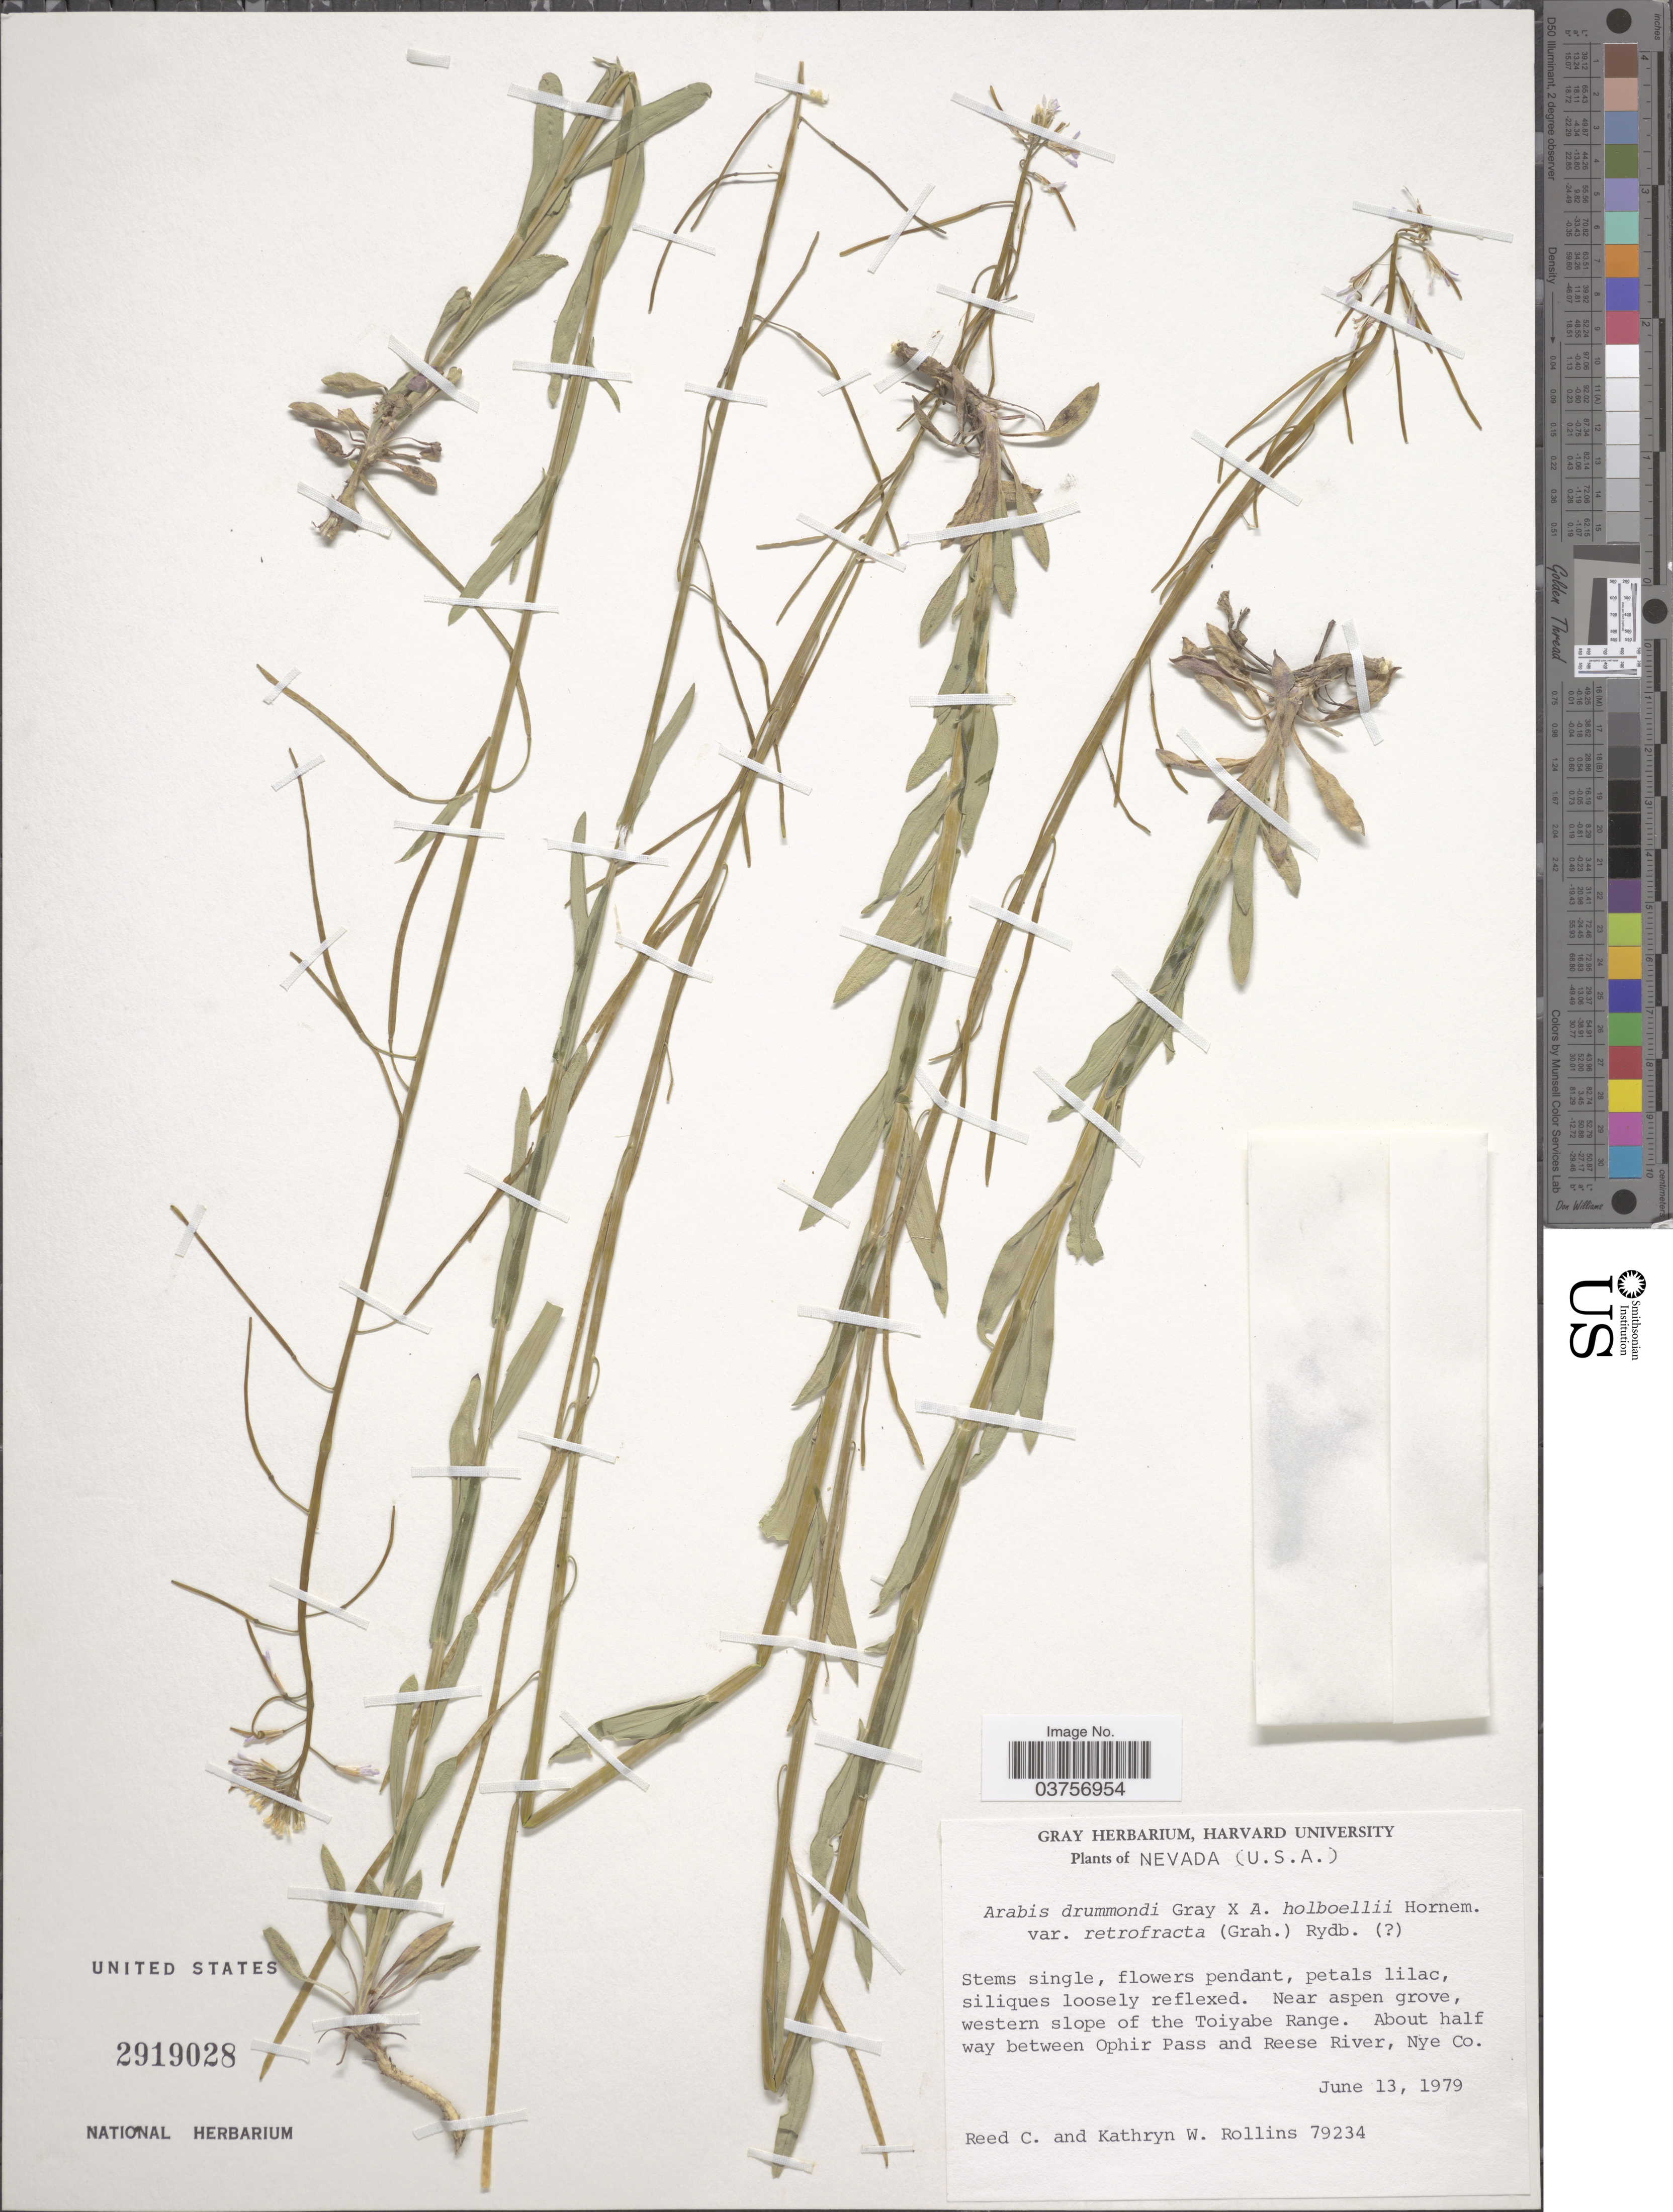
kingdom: Plantae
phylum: Tracheophyta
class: Magnoliopsida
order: Brassicales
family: Brassicaceae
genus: Arabis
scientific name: Arabis drummondii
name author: A. Gray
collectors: R. C. Rollins & K. W. Rollins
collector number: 79234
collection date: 1979-06-13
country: United States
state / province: Nevada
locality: Near aspen grove, western slope of the Toiyabe Range. About half way between Ophir Pass and Reese River, Nye Co.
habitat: near aspen grove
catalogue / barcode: US 2919028